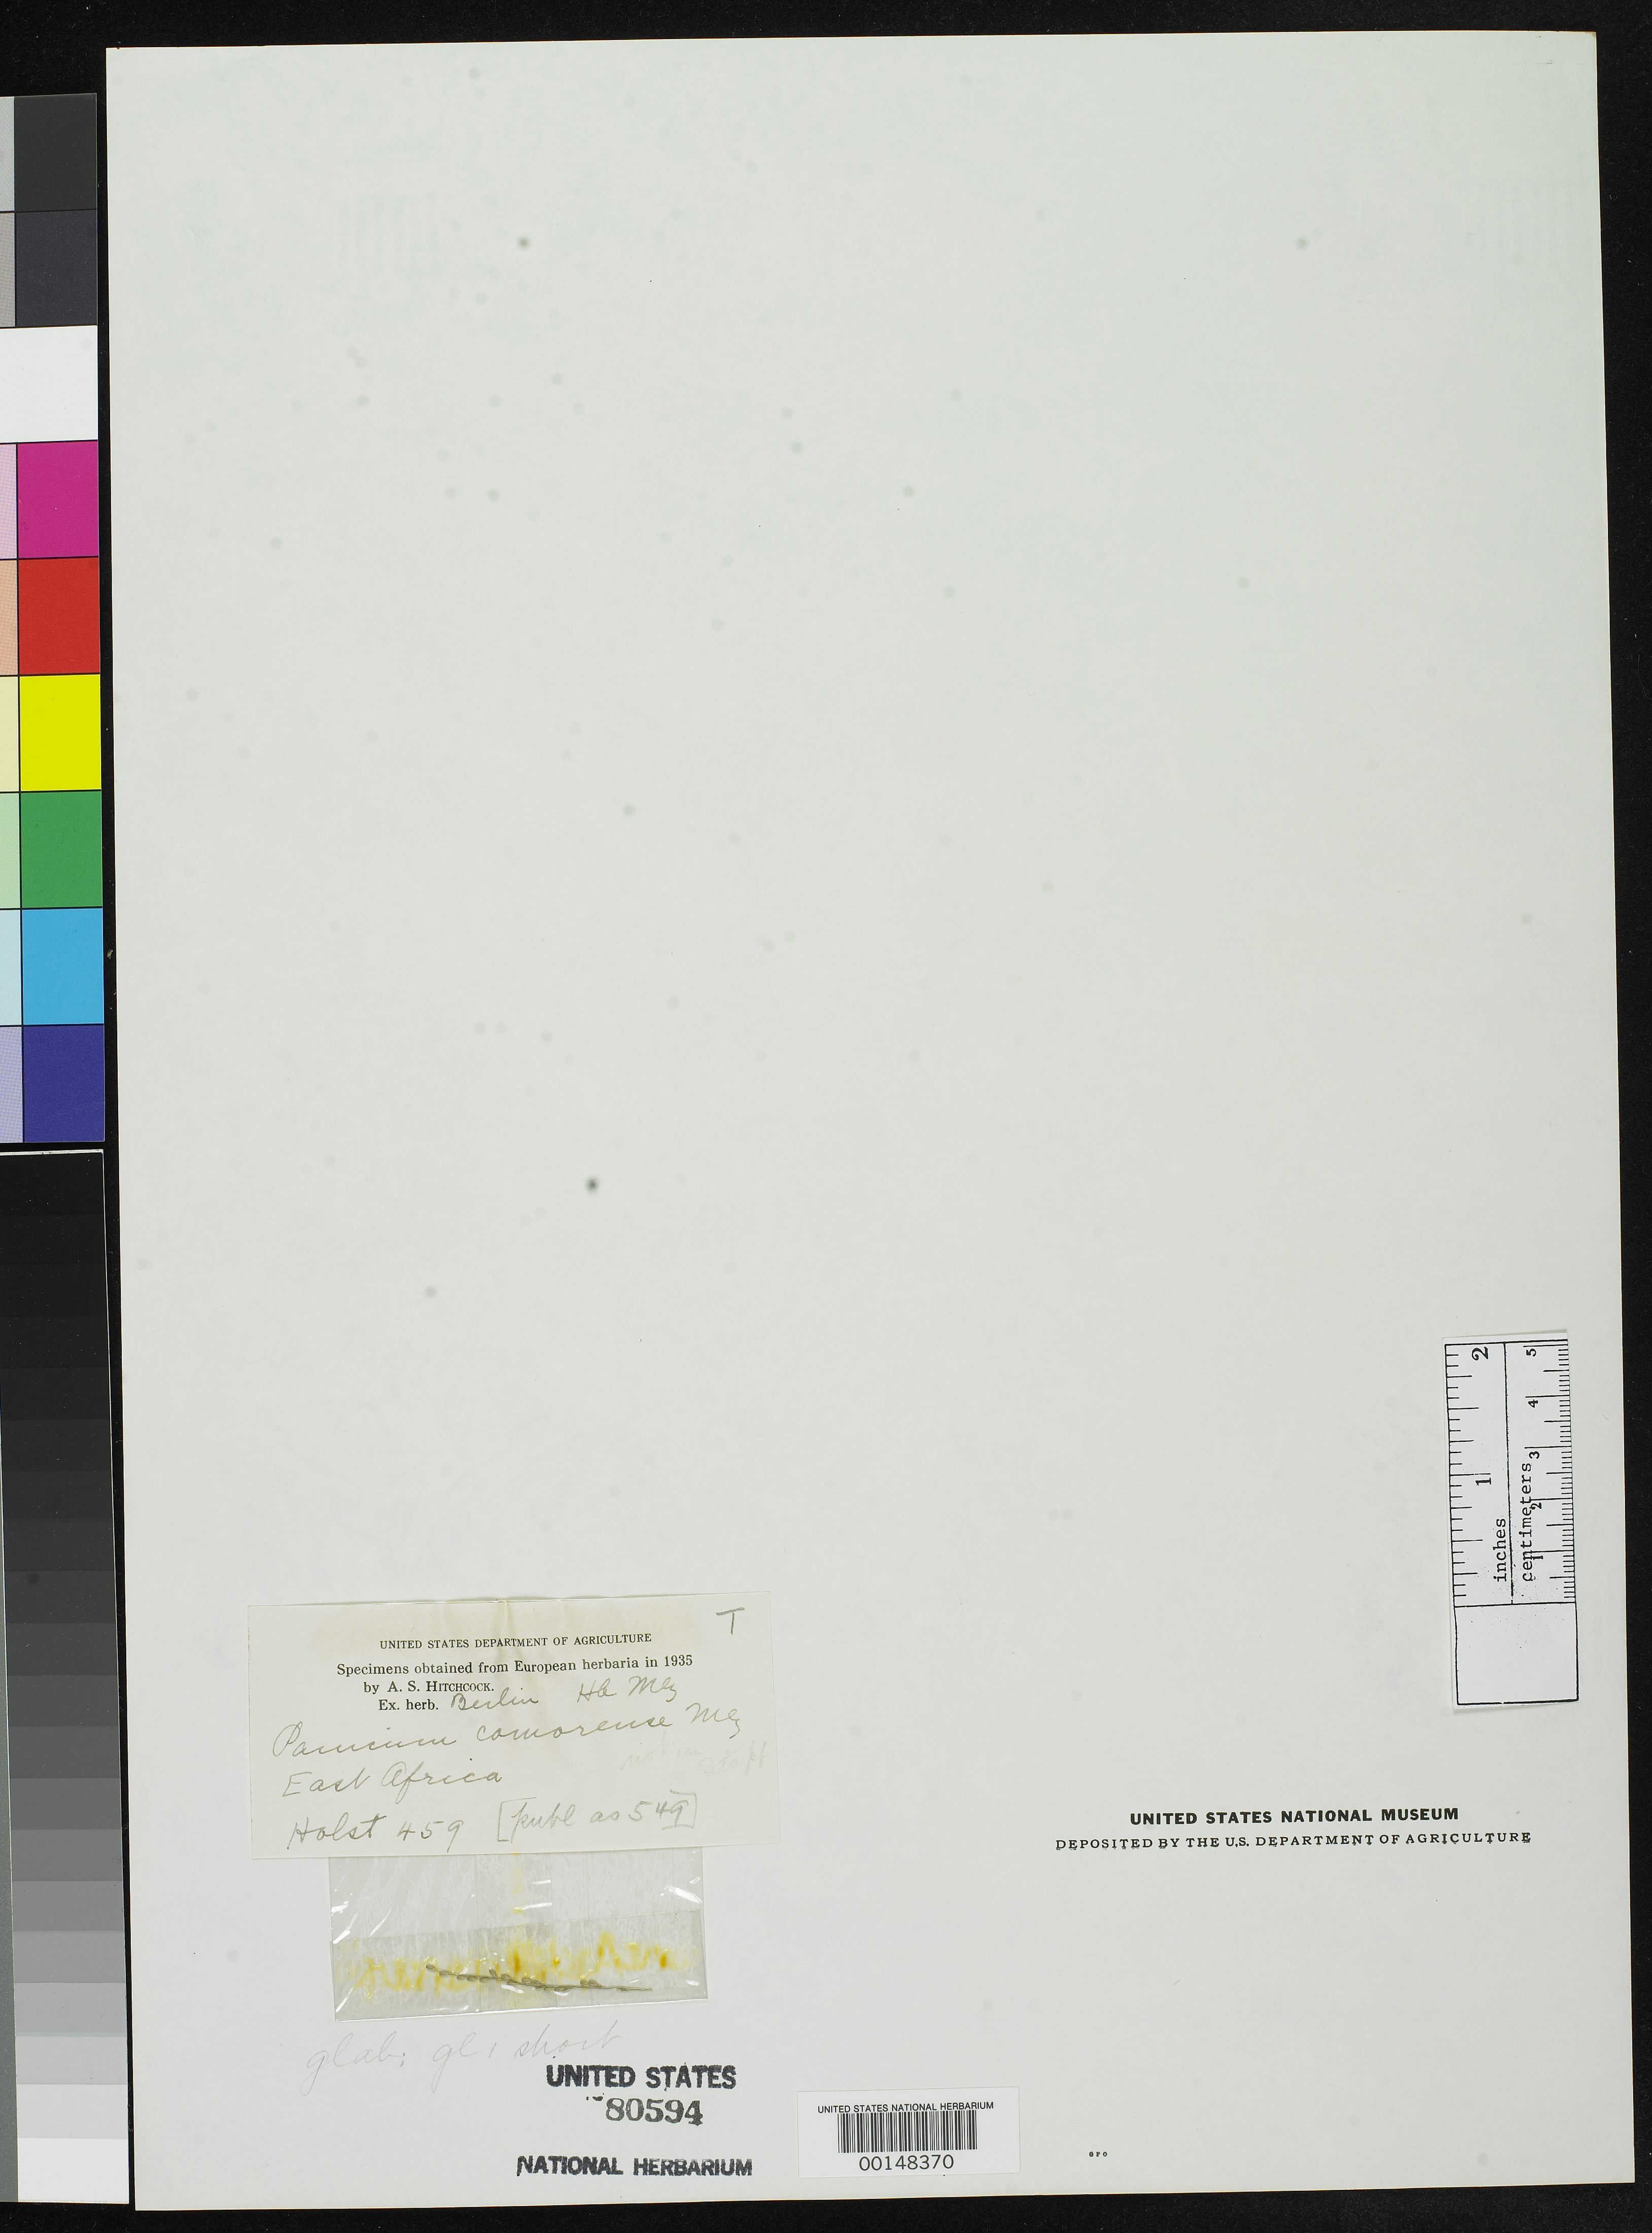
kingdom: Plantae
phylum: Tracheophyta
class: Liliopsida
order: Poales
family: Poaceae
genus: Panicum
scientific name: Panicum comorense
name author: Mez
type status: Type Fragment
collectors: C. H. Holst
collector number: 459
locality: Eastern section.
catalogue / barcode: US 80594